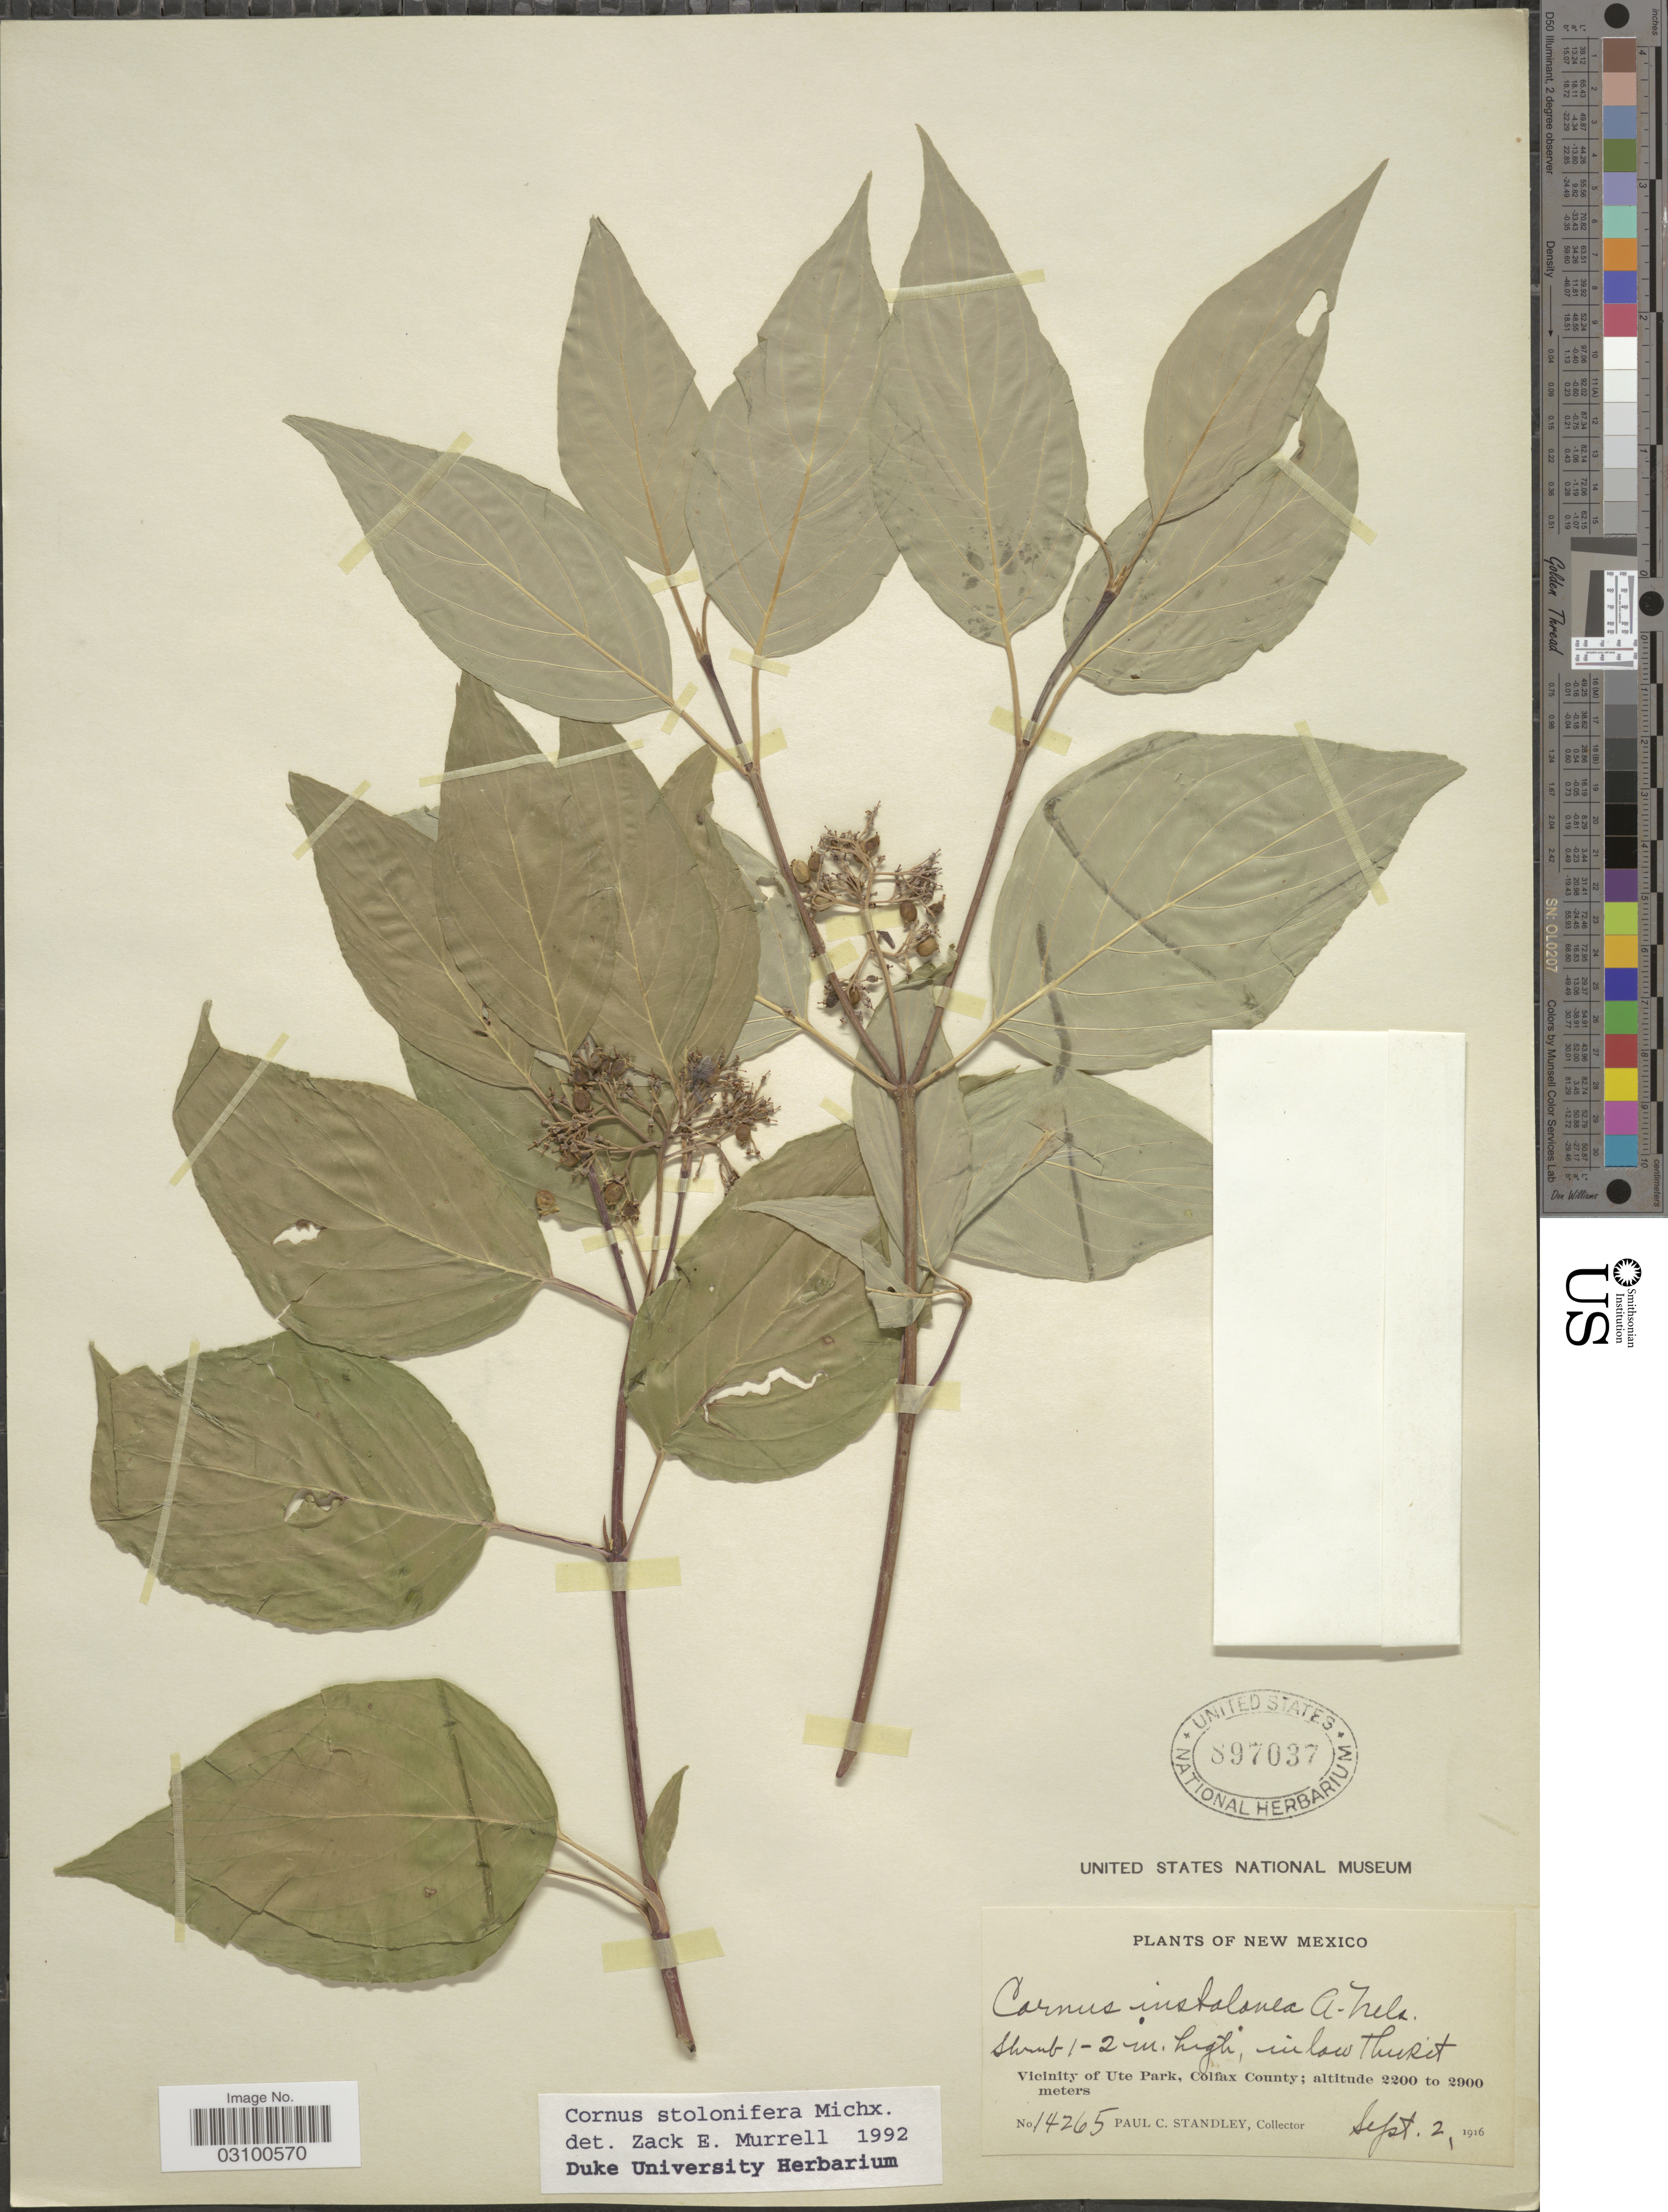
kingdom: Plantae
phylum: Tracheophyta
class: Magnoliopsida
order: Cornales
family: Cornaceae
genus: Cornus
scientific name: Cornus sericea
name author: L.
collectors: P. C. Standley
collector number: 14265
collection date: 1916-09-02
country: United States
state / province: New Mexico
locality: Vicinity of Ute Park, Colfax County.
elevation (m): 2200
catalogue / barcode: US 897037